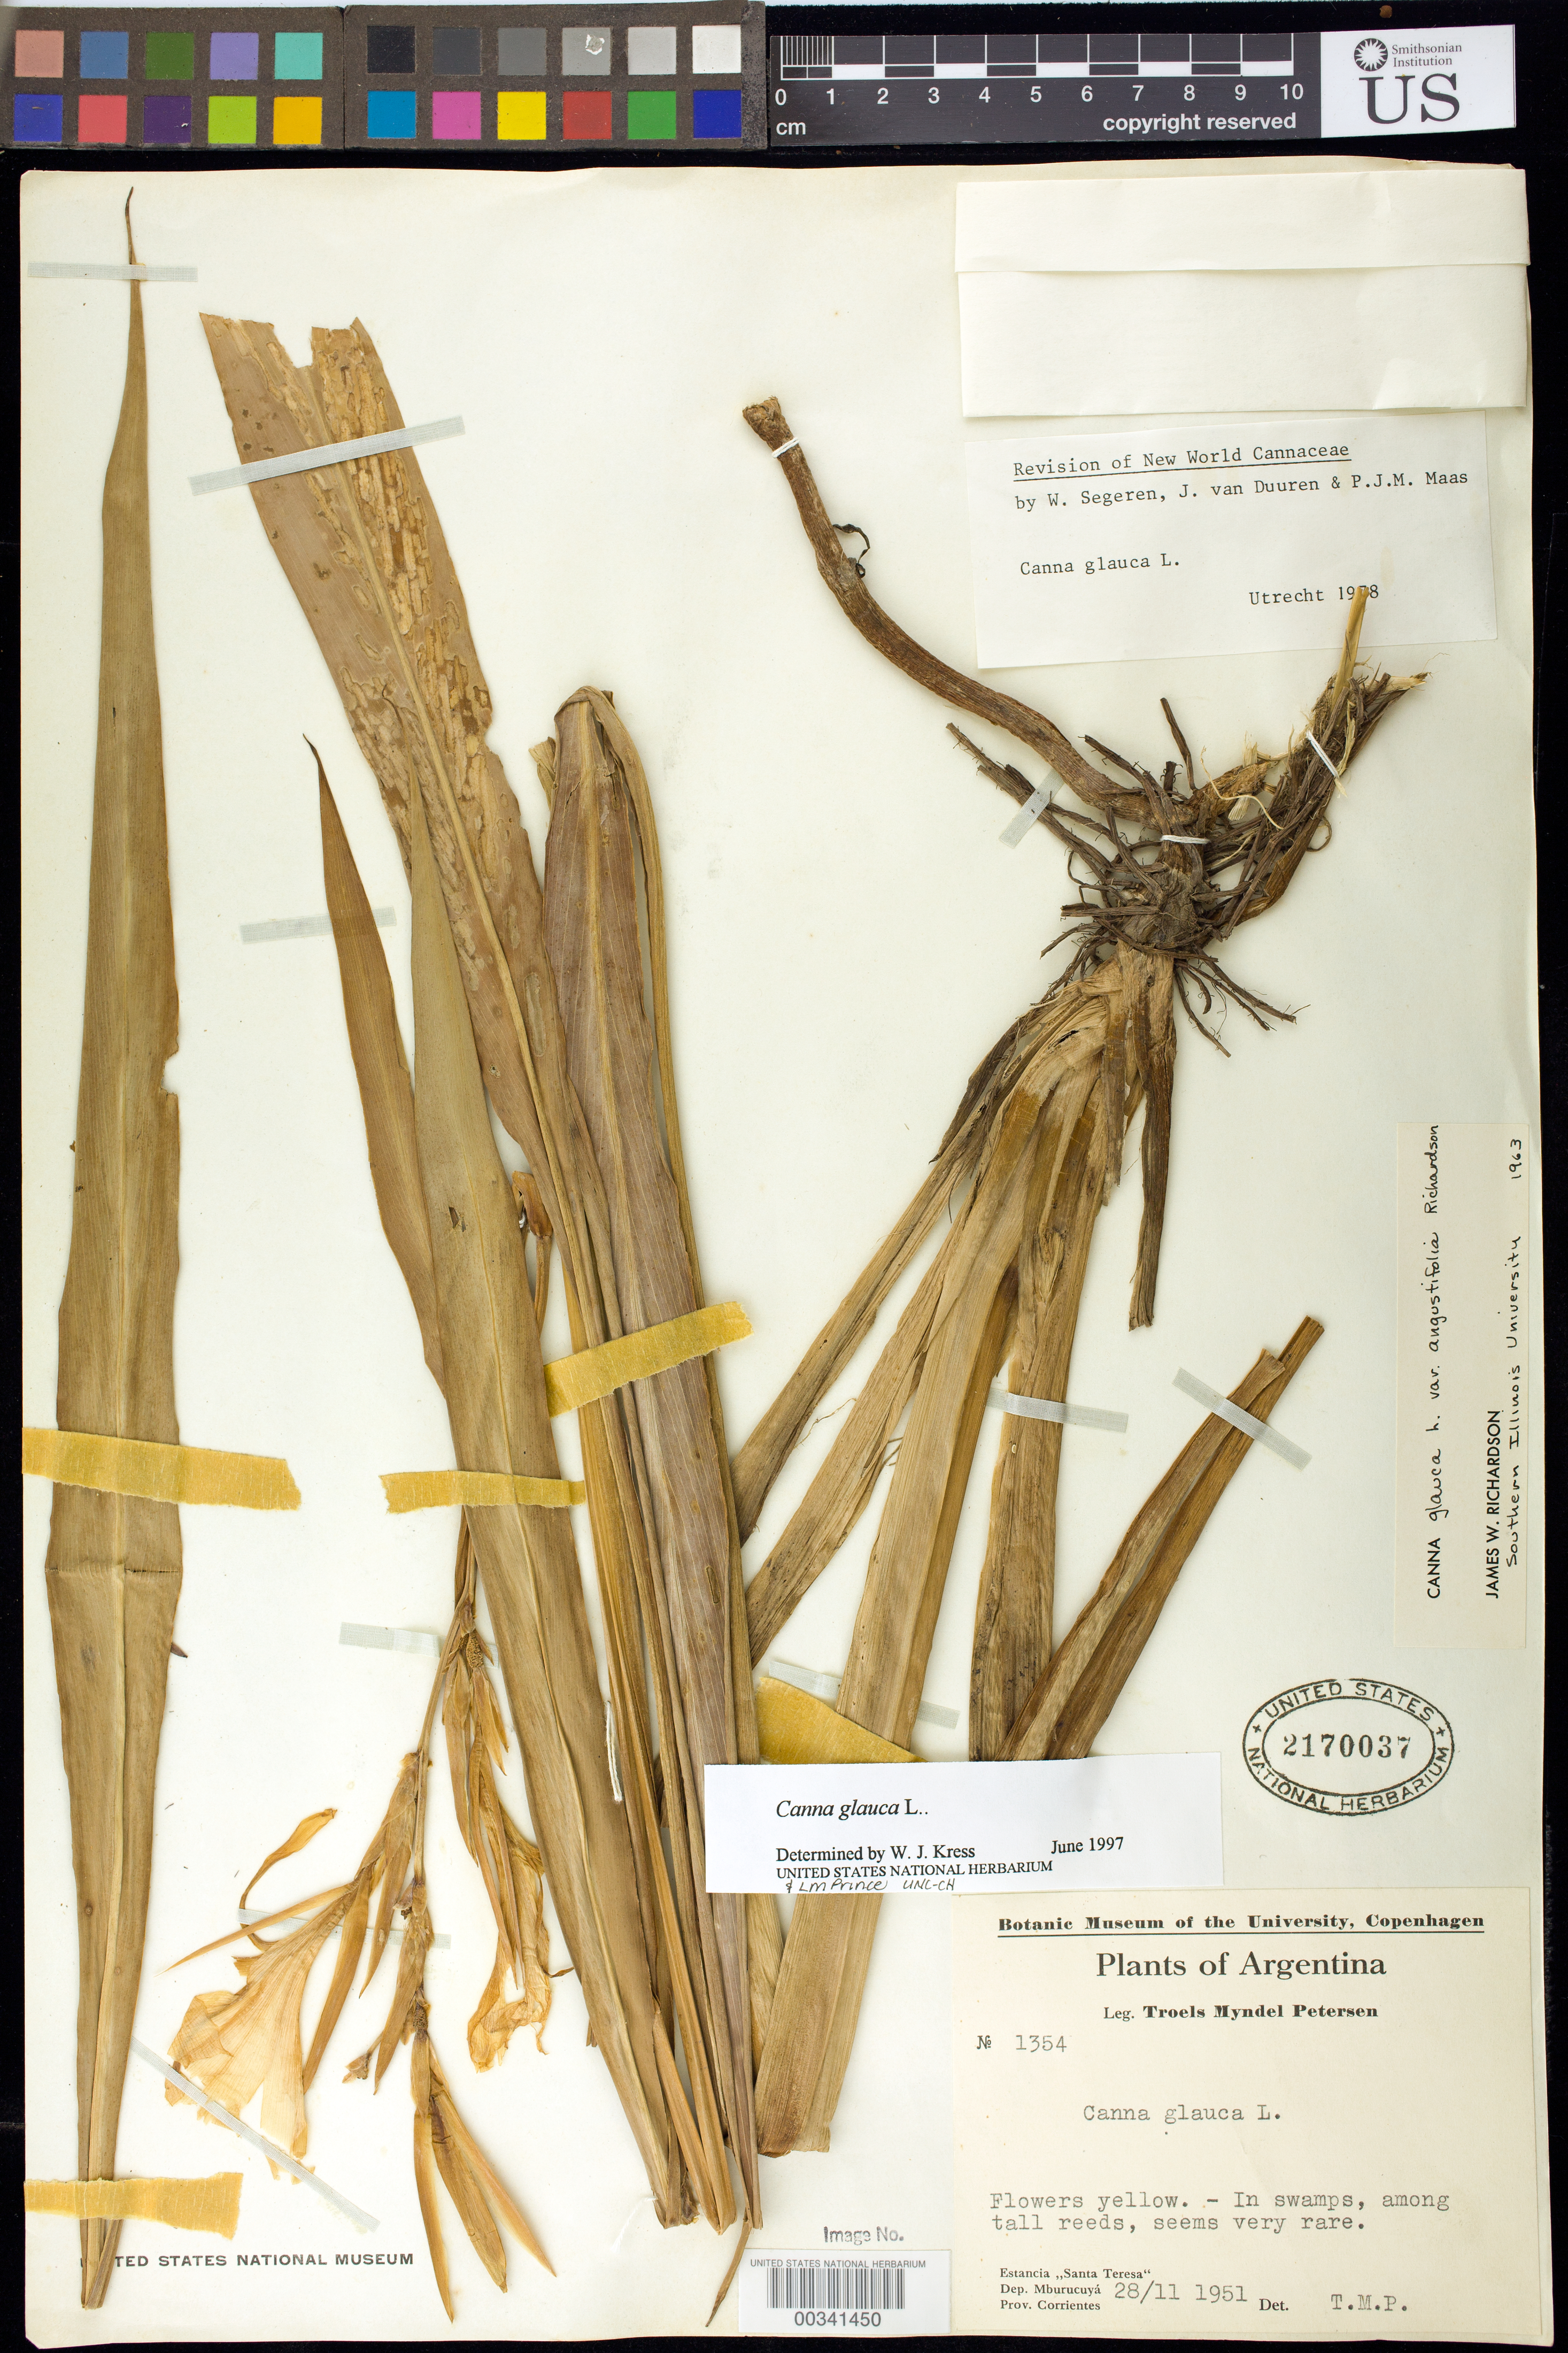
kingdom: Plantae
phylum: Tracheophyta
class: Liliopsida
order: Zingiberales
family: Cannaceae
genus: Canna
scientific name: Canna glauca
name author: L.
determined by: Segeren, W.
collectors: T. M. Petersen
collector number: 1354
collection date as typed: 28 Nov 1951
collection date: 1951-11-28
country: Argentina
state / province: Corrientes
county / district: Mburucuyá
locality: Estancia Santa Teresa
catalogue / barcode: US 2170037